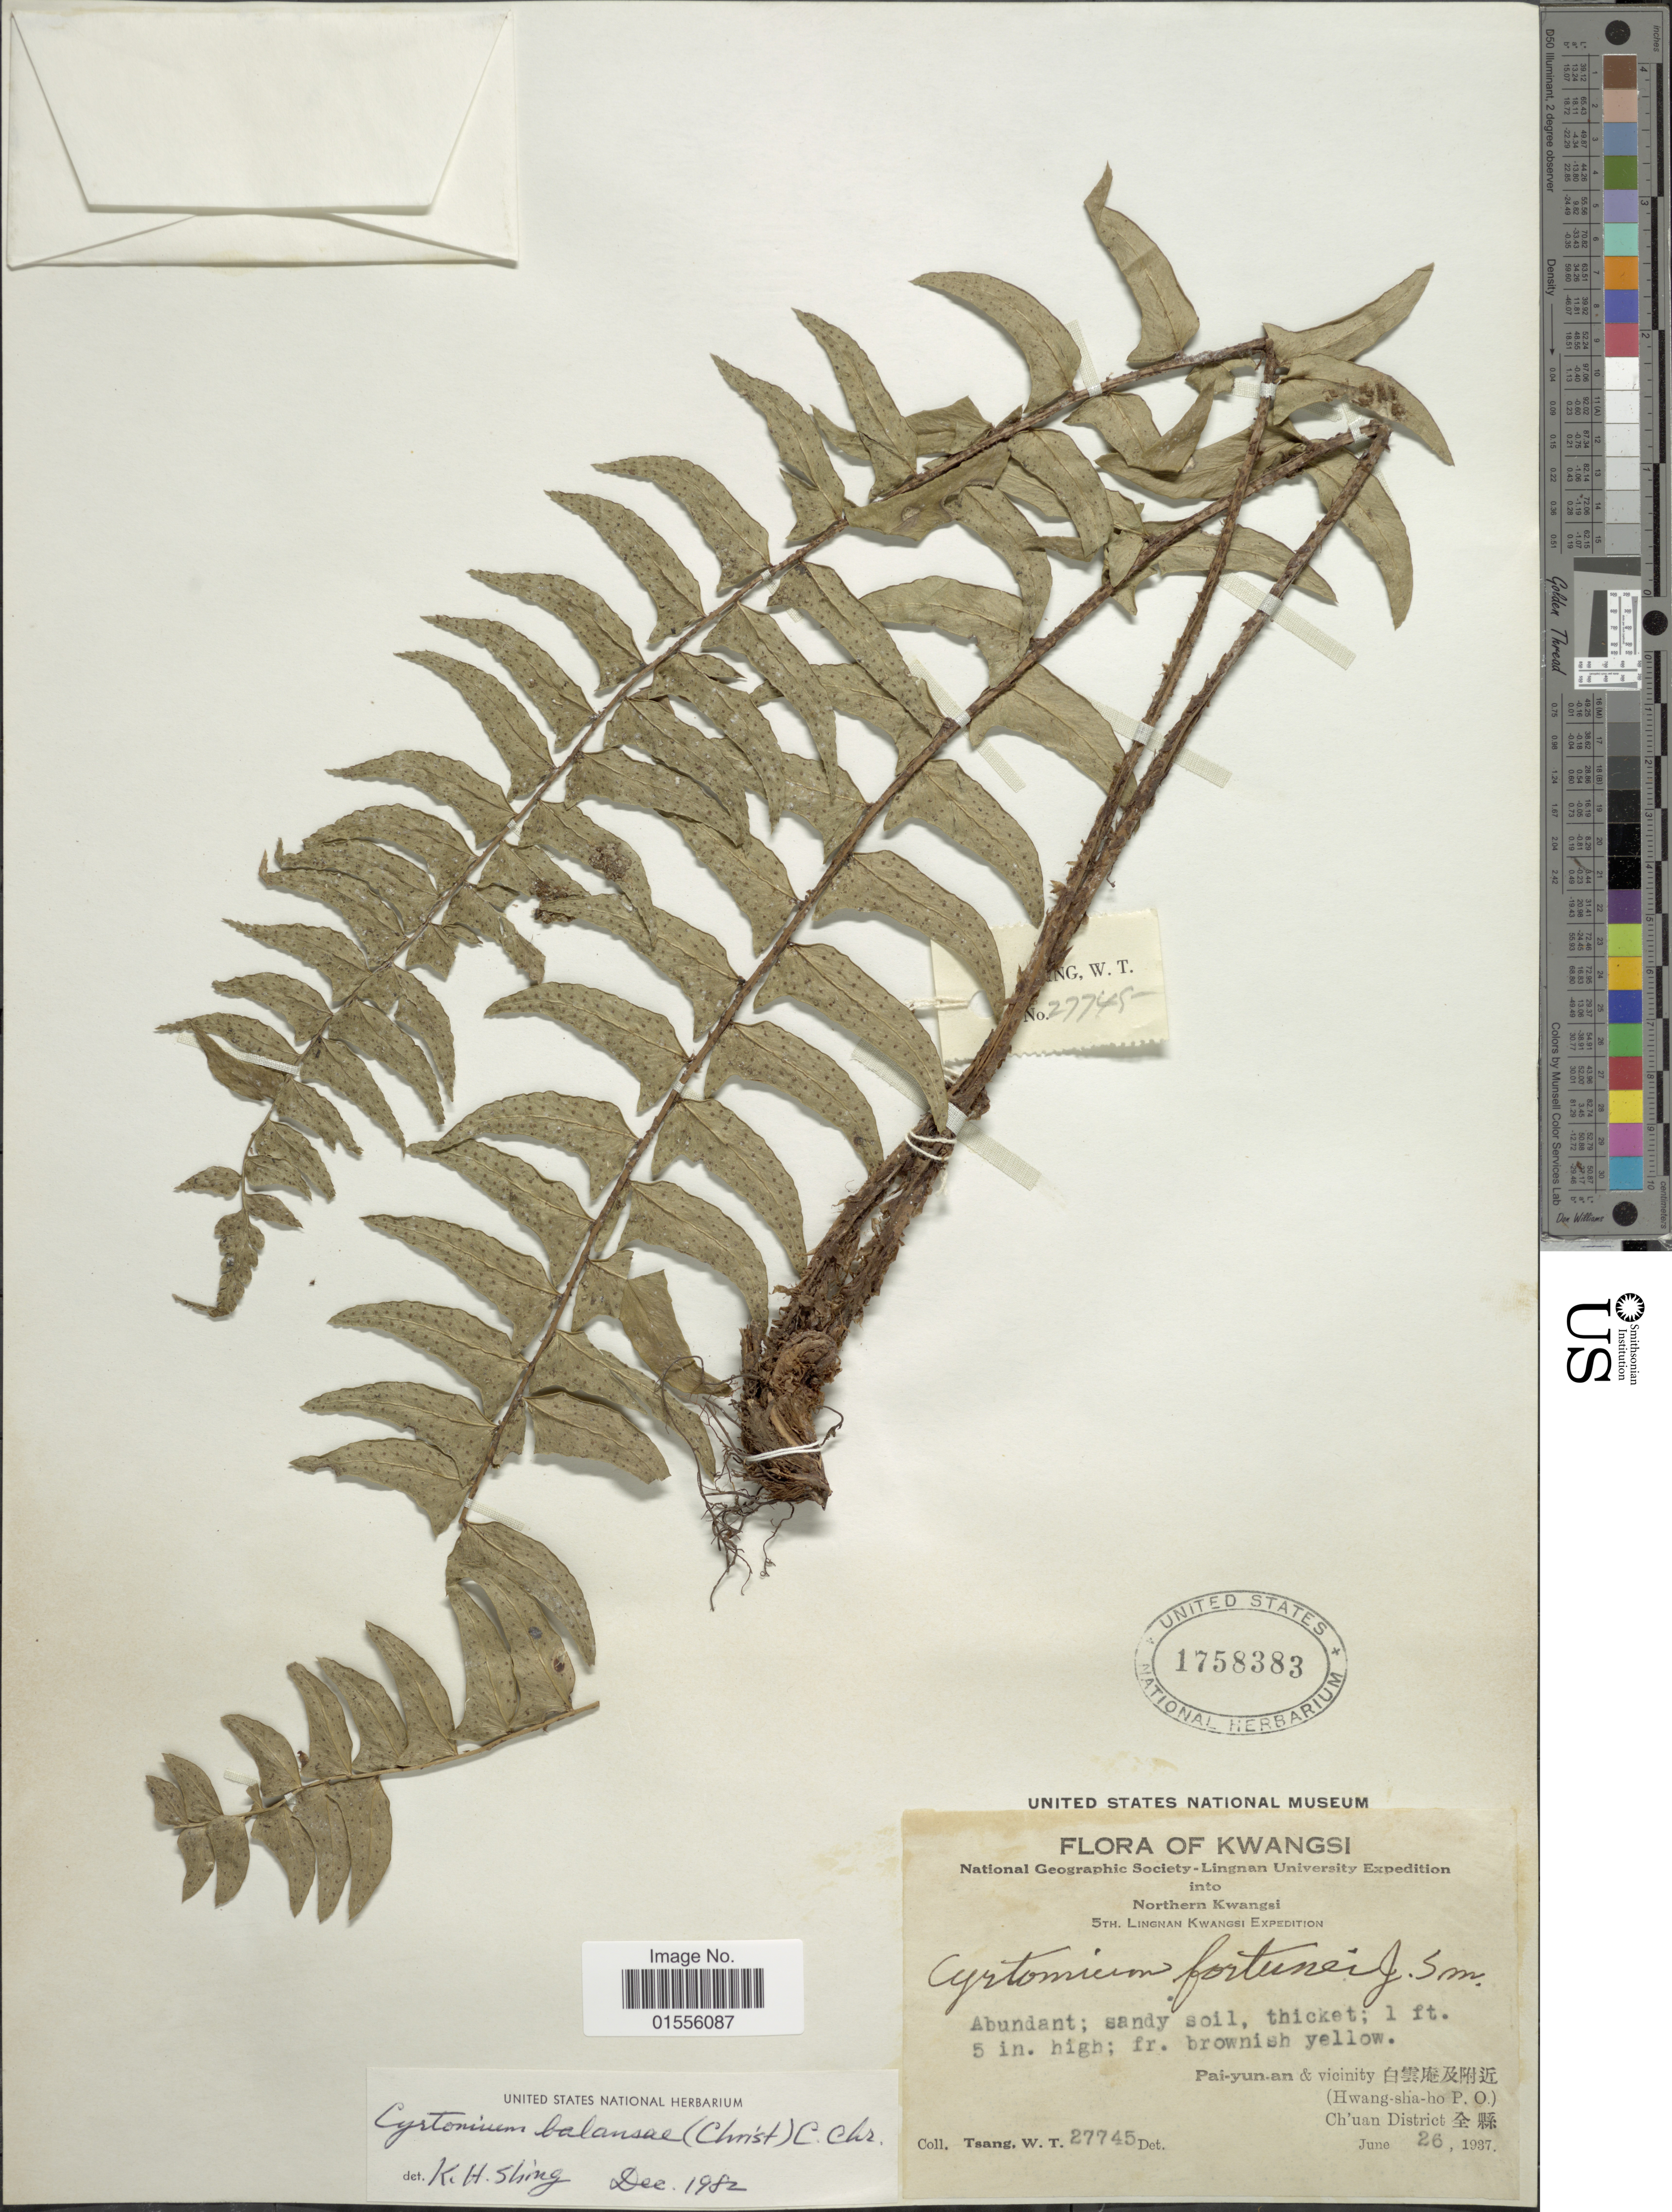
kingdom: Plantae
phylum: Tracheophyta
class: Polypodiopsida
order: Polypodiales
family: Dryopteridaceae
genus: Cyrtomium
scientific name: Cyrtomium balansae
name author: (Christ) C. Chr.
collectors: W. T. Tsang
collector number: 27745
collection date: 1937-06-26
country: China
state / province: Guangxi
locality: Kwasi,Pai-yun-nan & vicinity, (Hwang-sha-ho P.O.) Ch'uan District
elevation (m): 0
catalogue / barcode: US 1758383